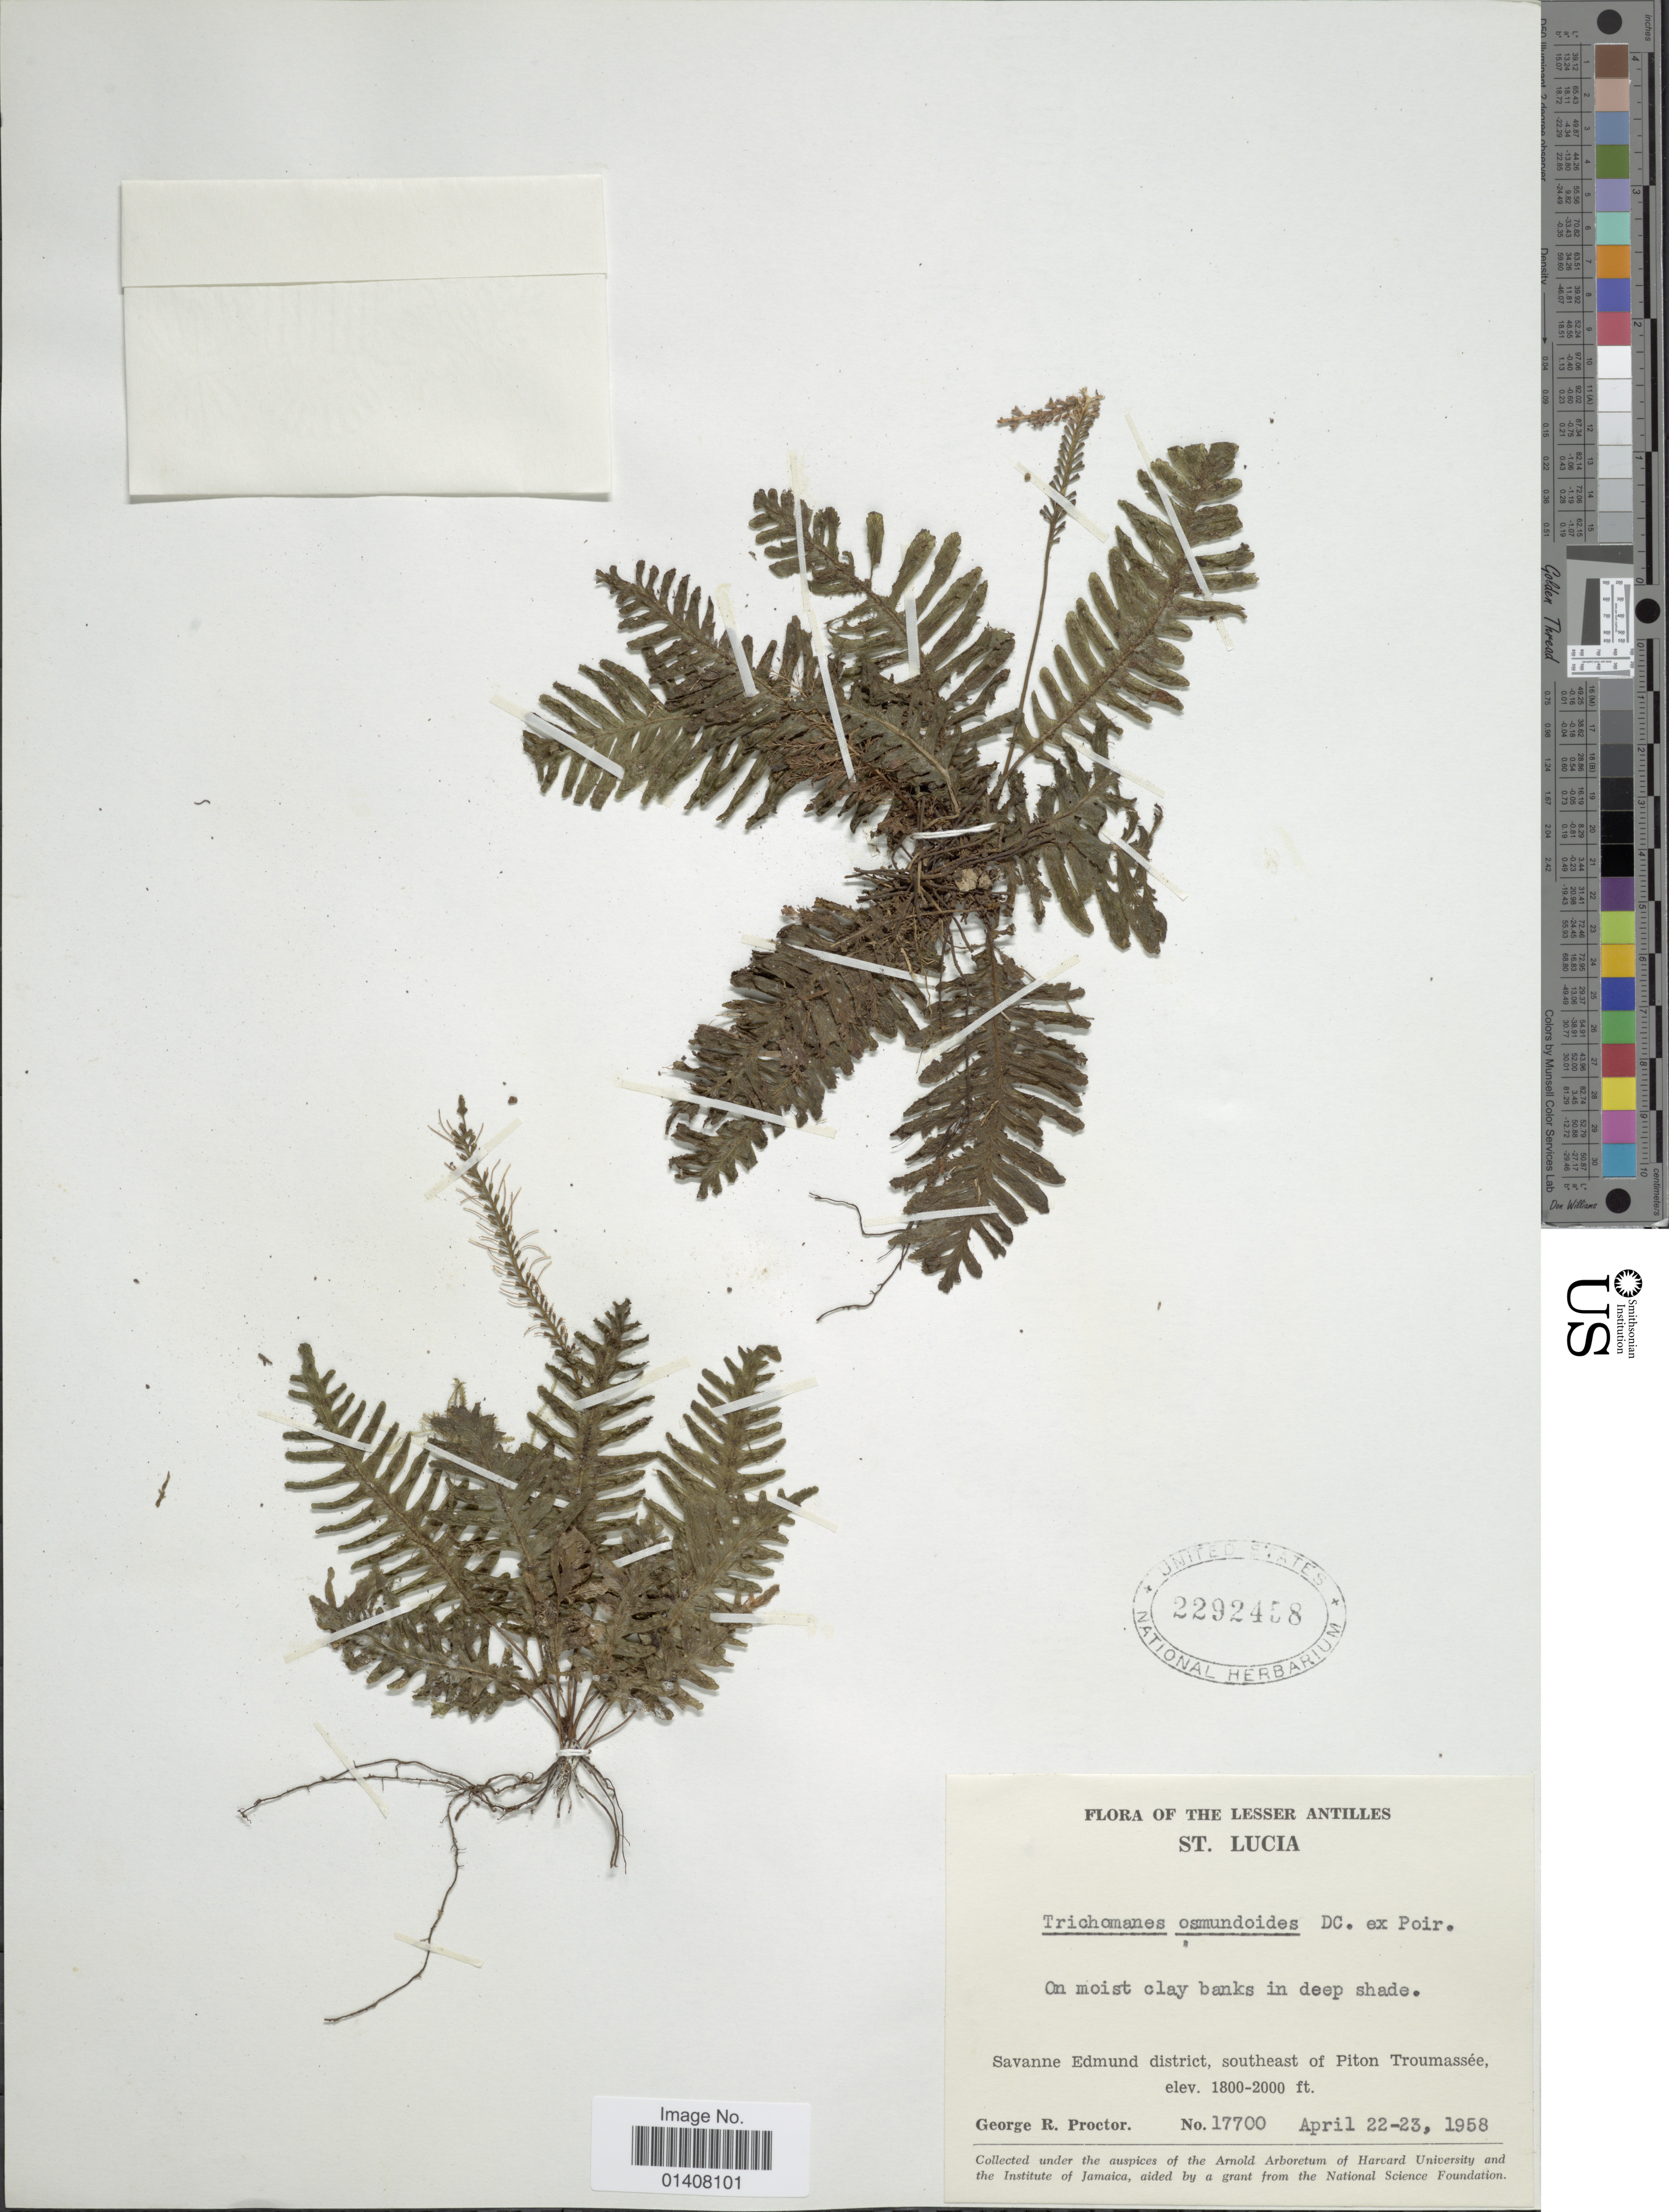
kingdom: Plantae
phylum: Tracheophyta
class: Polypodiopsida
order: Hymenophyllales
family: Hymenophyllaceae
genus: Trichomanes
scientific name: Trichomanes osmundoides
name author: DC. ex Poir.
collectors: G. R. Proctor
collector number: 17700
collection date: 1958-04-22/1958-04-23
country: St. Lucia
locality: Lesser Antilles, St. Lucia, Savanne Edmund district, southeast of Piton Troumassée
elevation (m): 549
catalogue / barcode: US 2292458